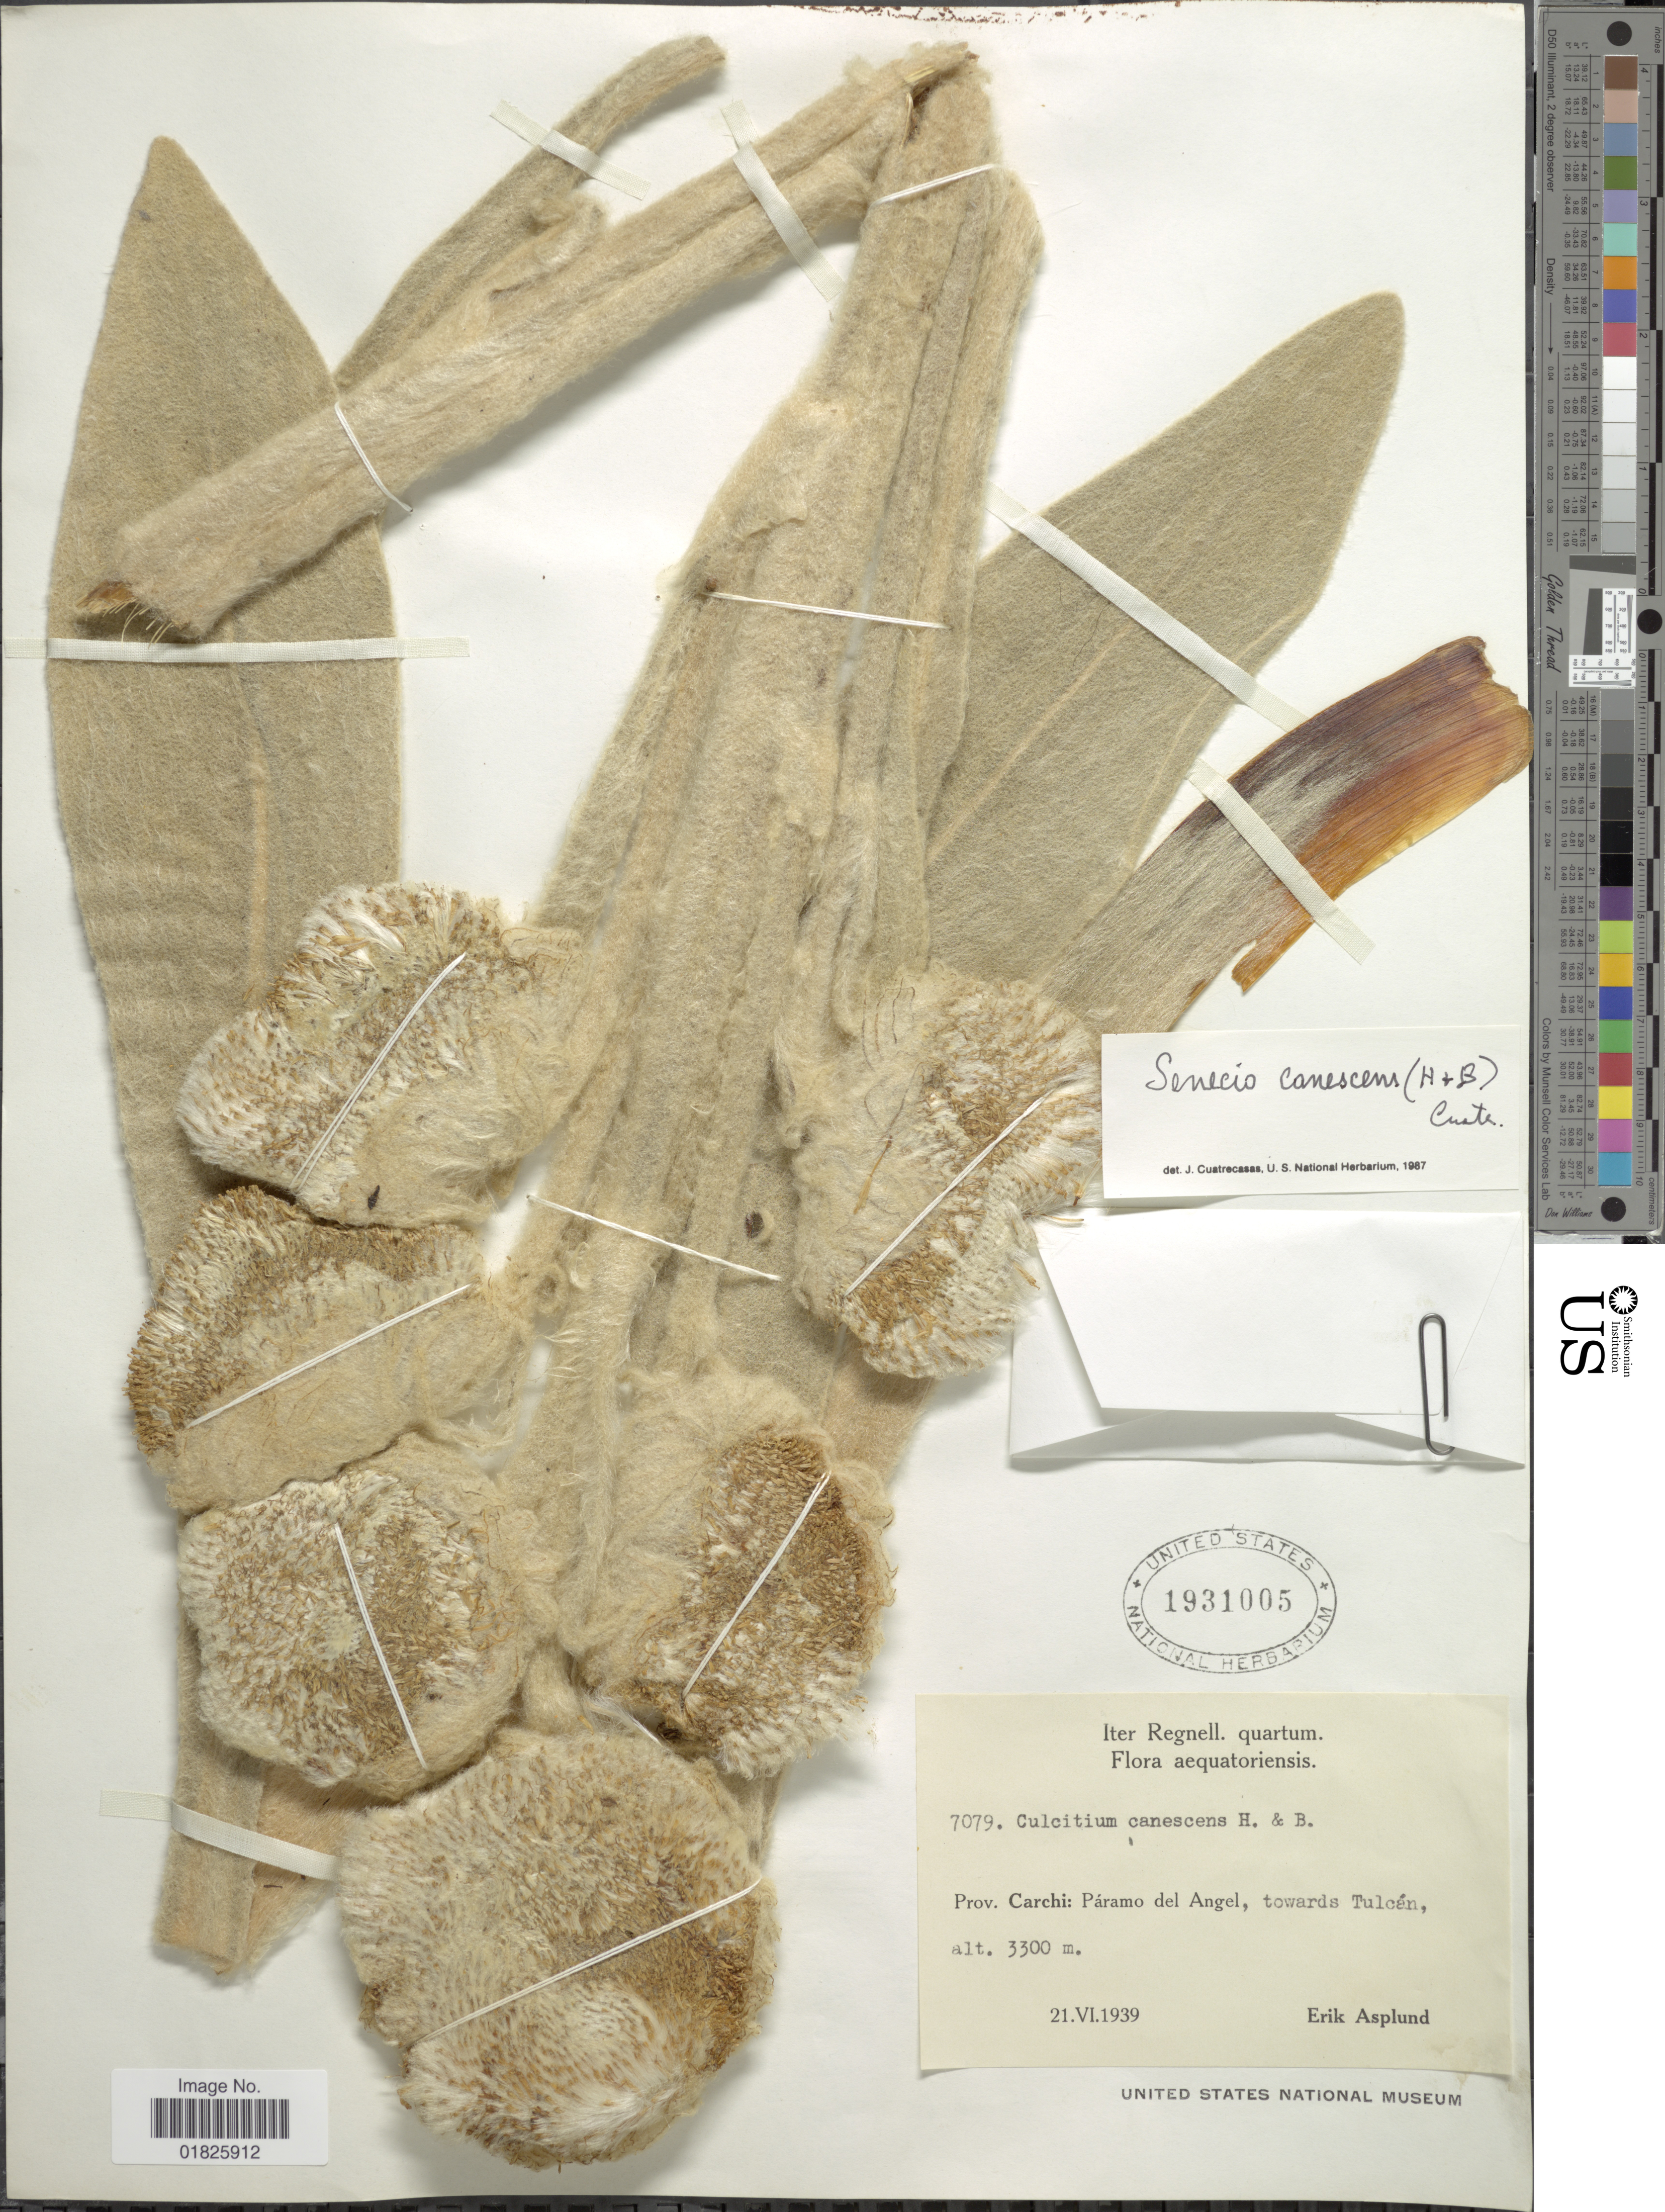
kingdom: Plantae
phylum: Tracheophyta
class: Magnoliopsida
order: Asterales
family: Asteraceae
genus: Senecio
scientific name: Senecio canescens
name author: (Bonpl.) Cuatrec.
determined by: Salomon, Luciana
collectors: E. Asplund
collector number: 7079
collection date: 1939-06-21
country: Ecuador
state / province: Carchi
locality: Páramo del Angel, towards Tulcán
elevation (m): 3300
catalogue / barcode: US 1931005